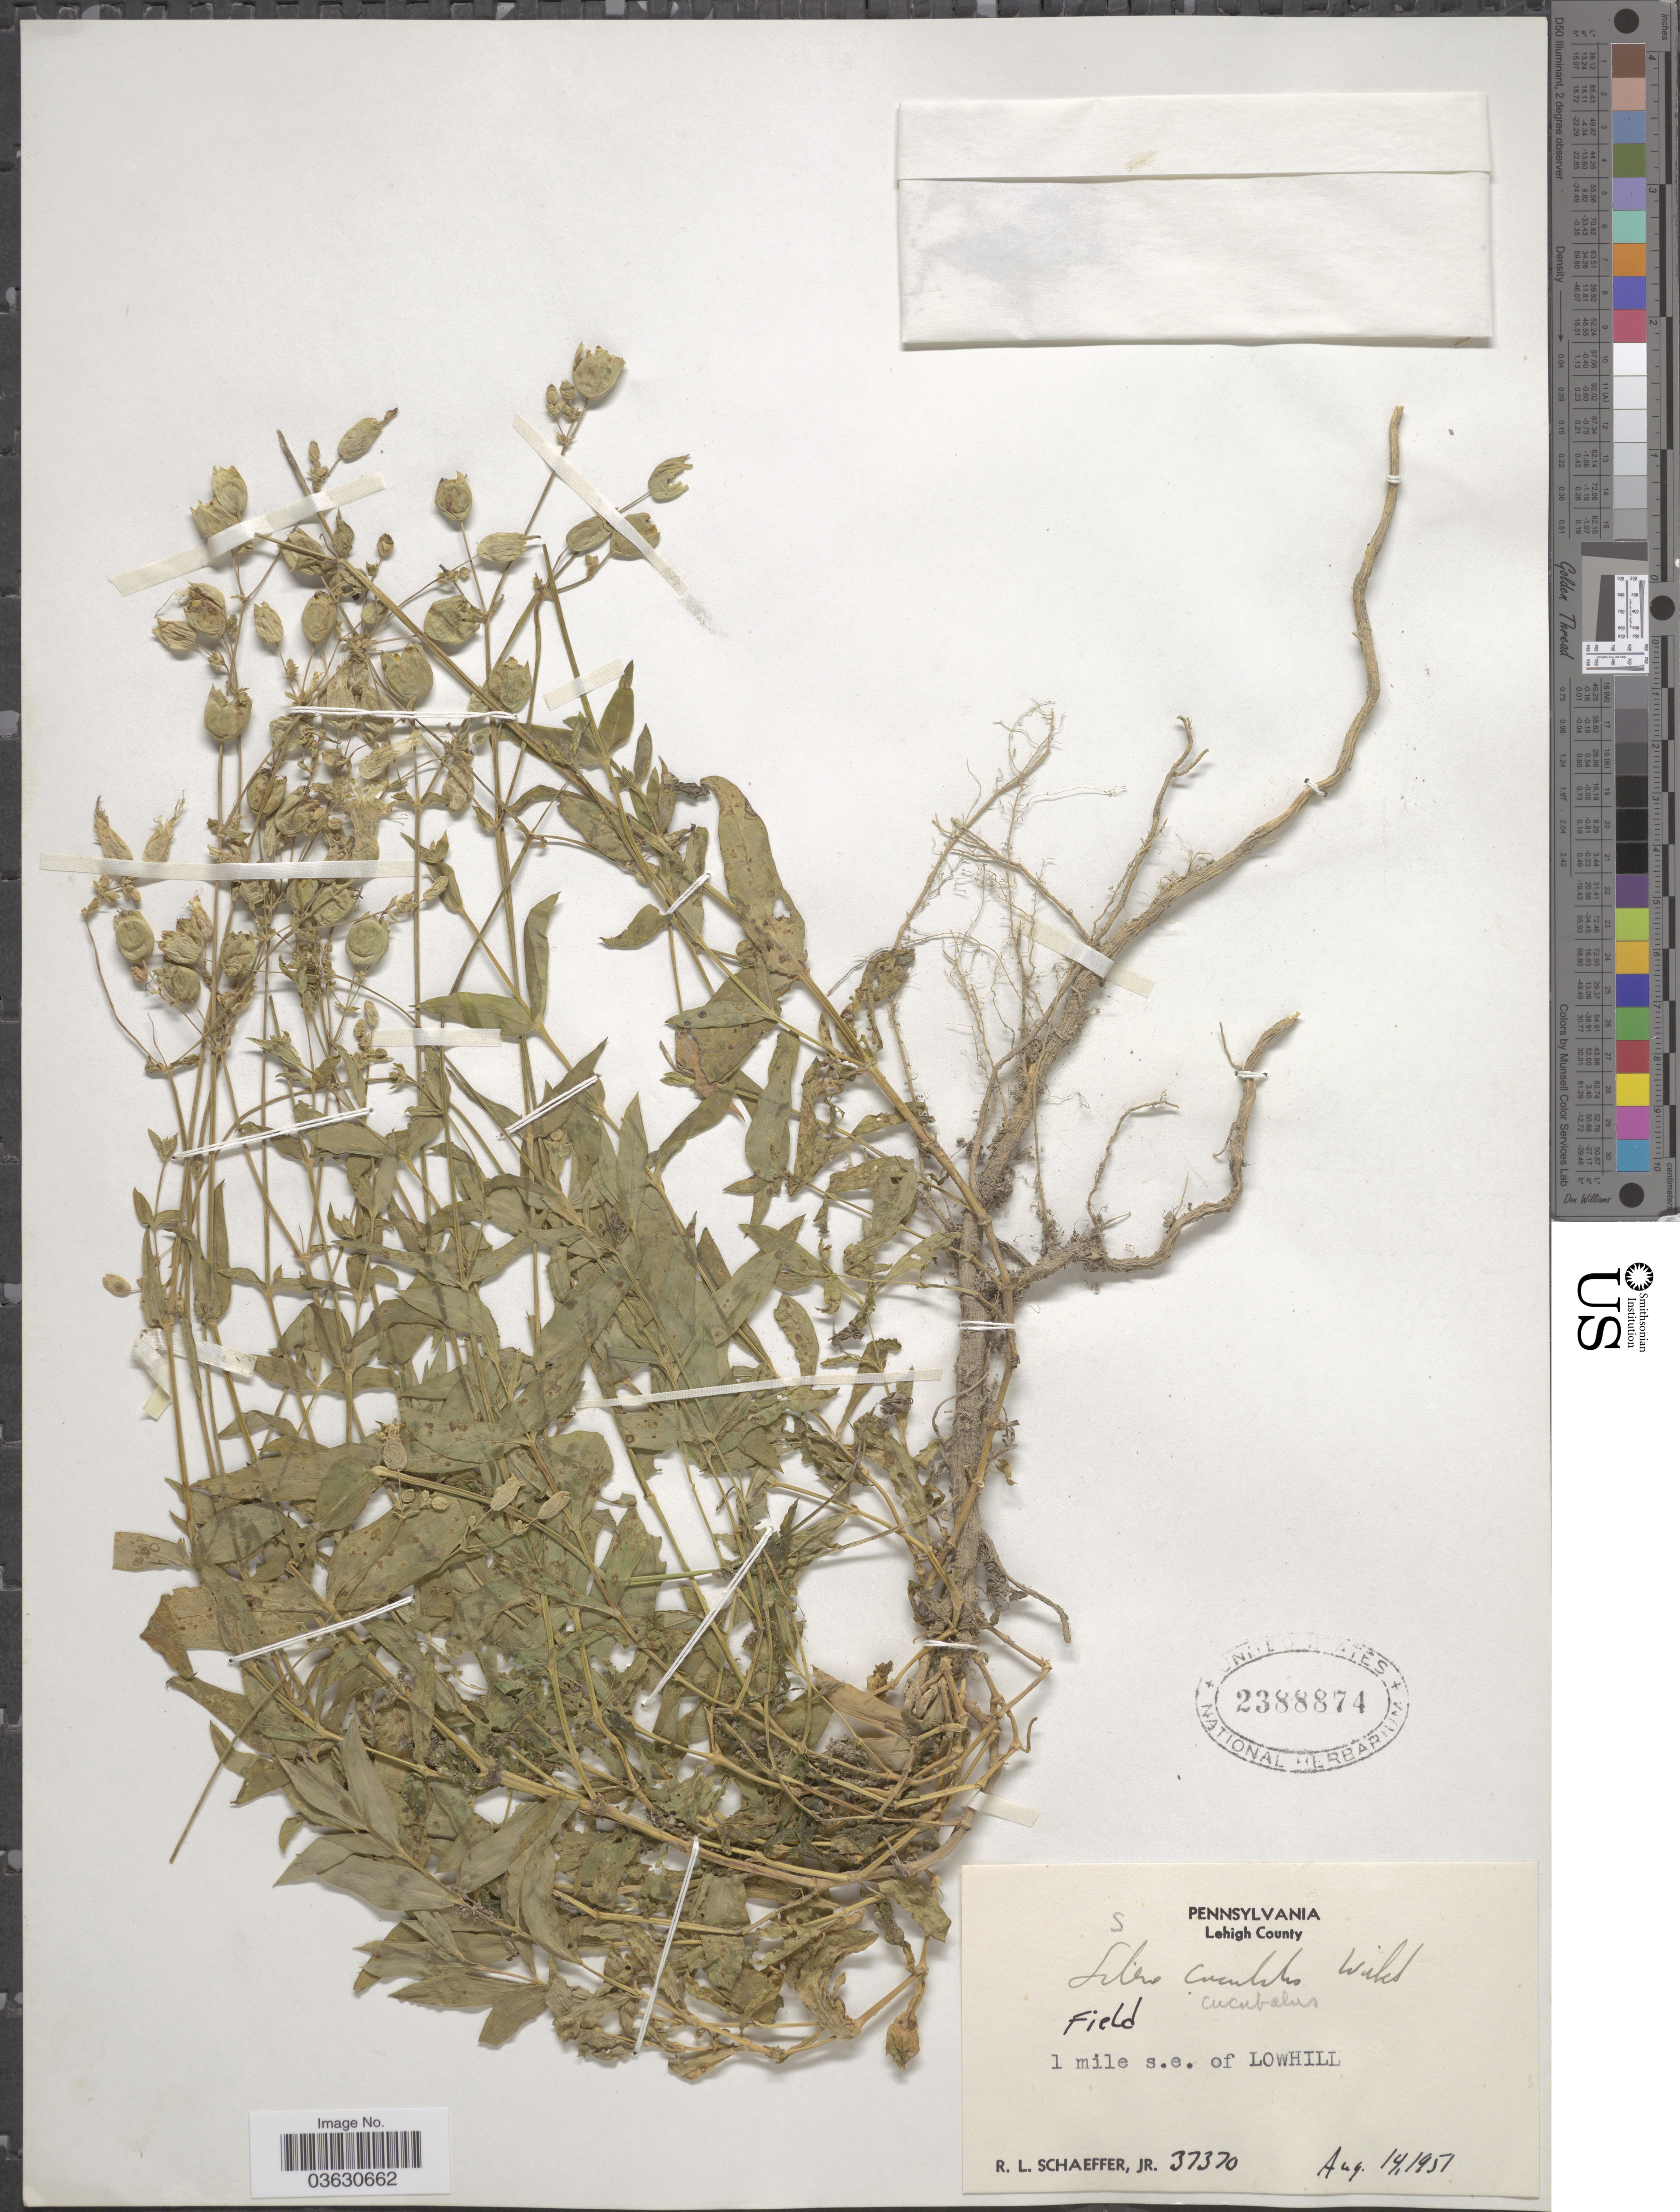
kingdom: Plantae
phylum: Tracheophyta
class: Magnoliopsida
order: Caryophyllales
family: Caryophyllaceae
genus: Silene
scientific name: Silene cucubalus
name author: L.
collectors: R. L. Schaeffer Jr.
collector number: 37370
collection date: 1951-08-14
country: United States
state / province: Pennsylvania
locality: Lehigh County. 1 mile s.e. of Lowhill.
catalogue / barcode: US 2388874